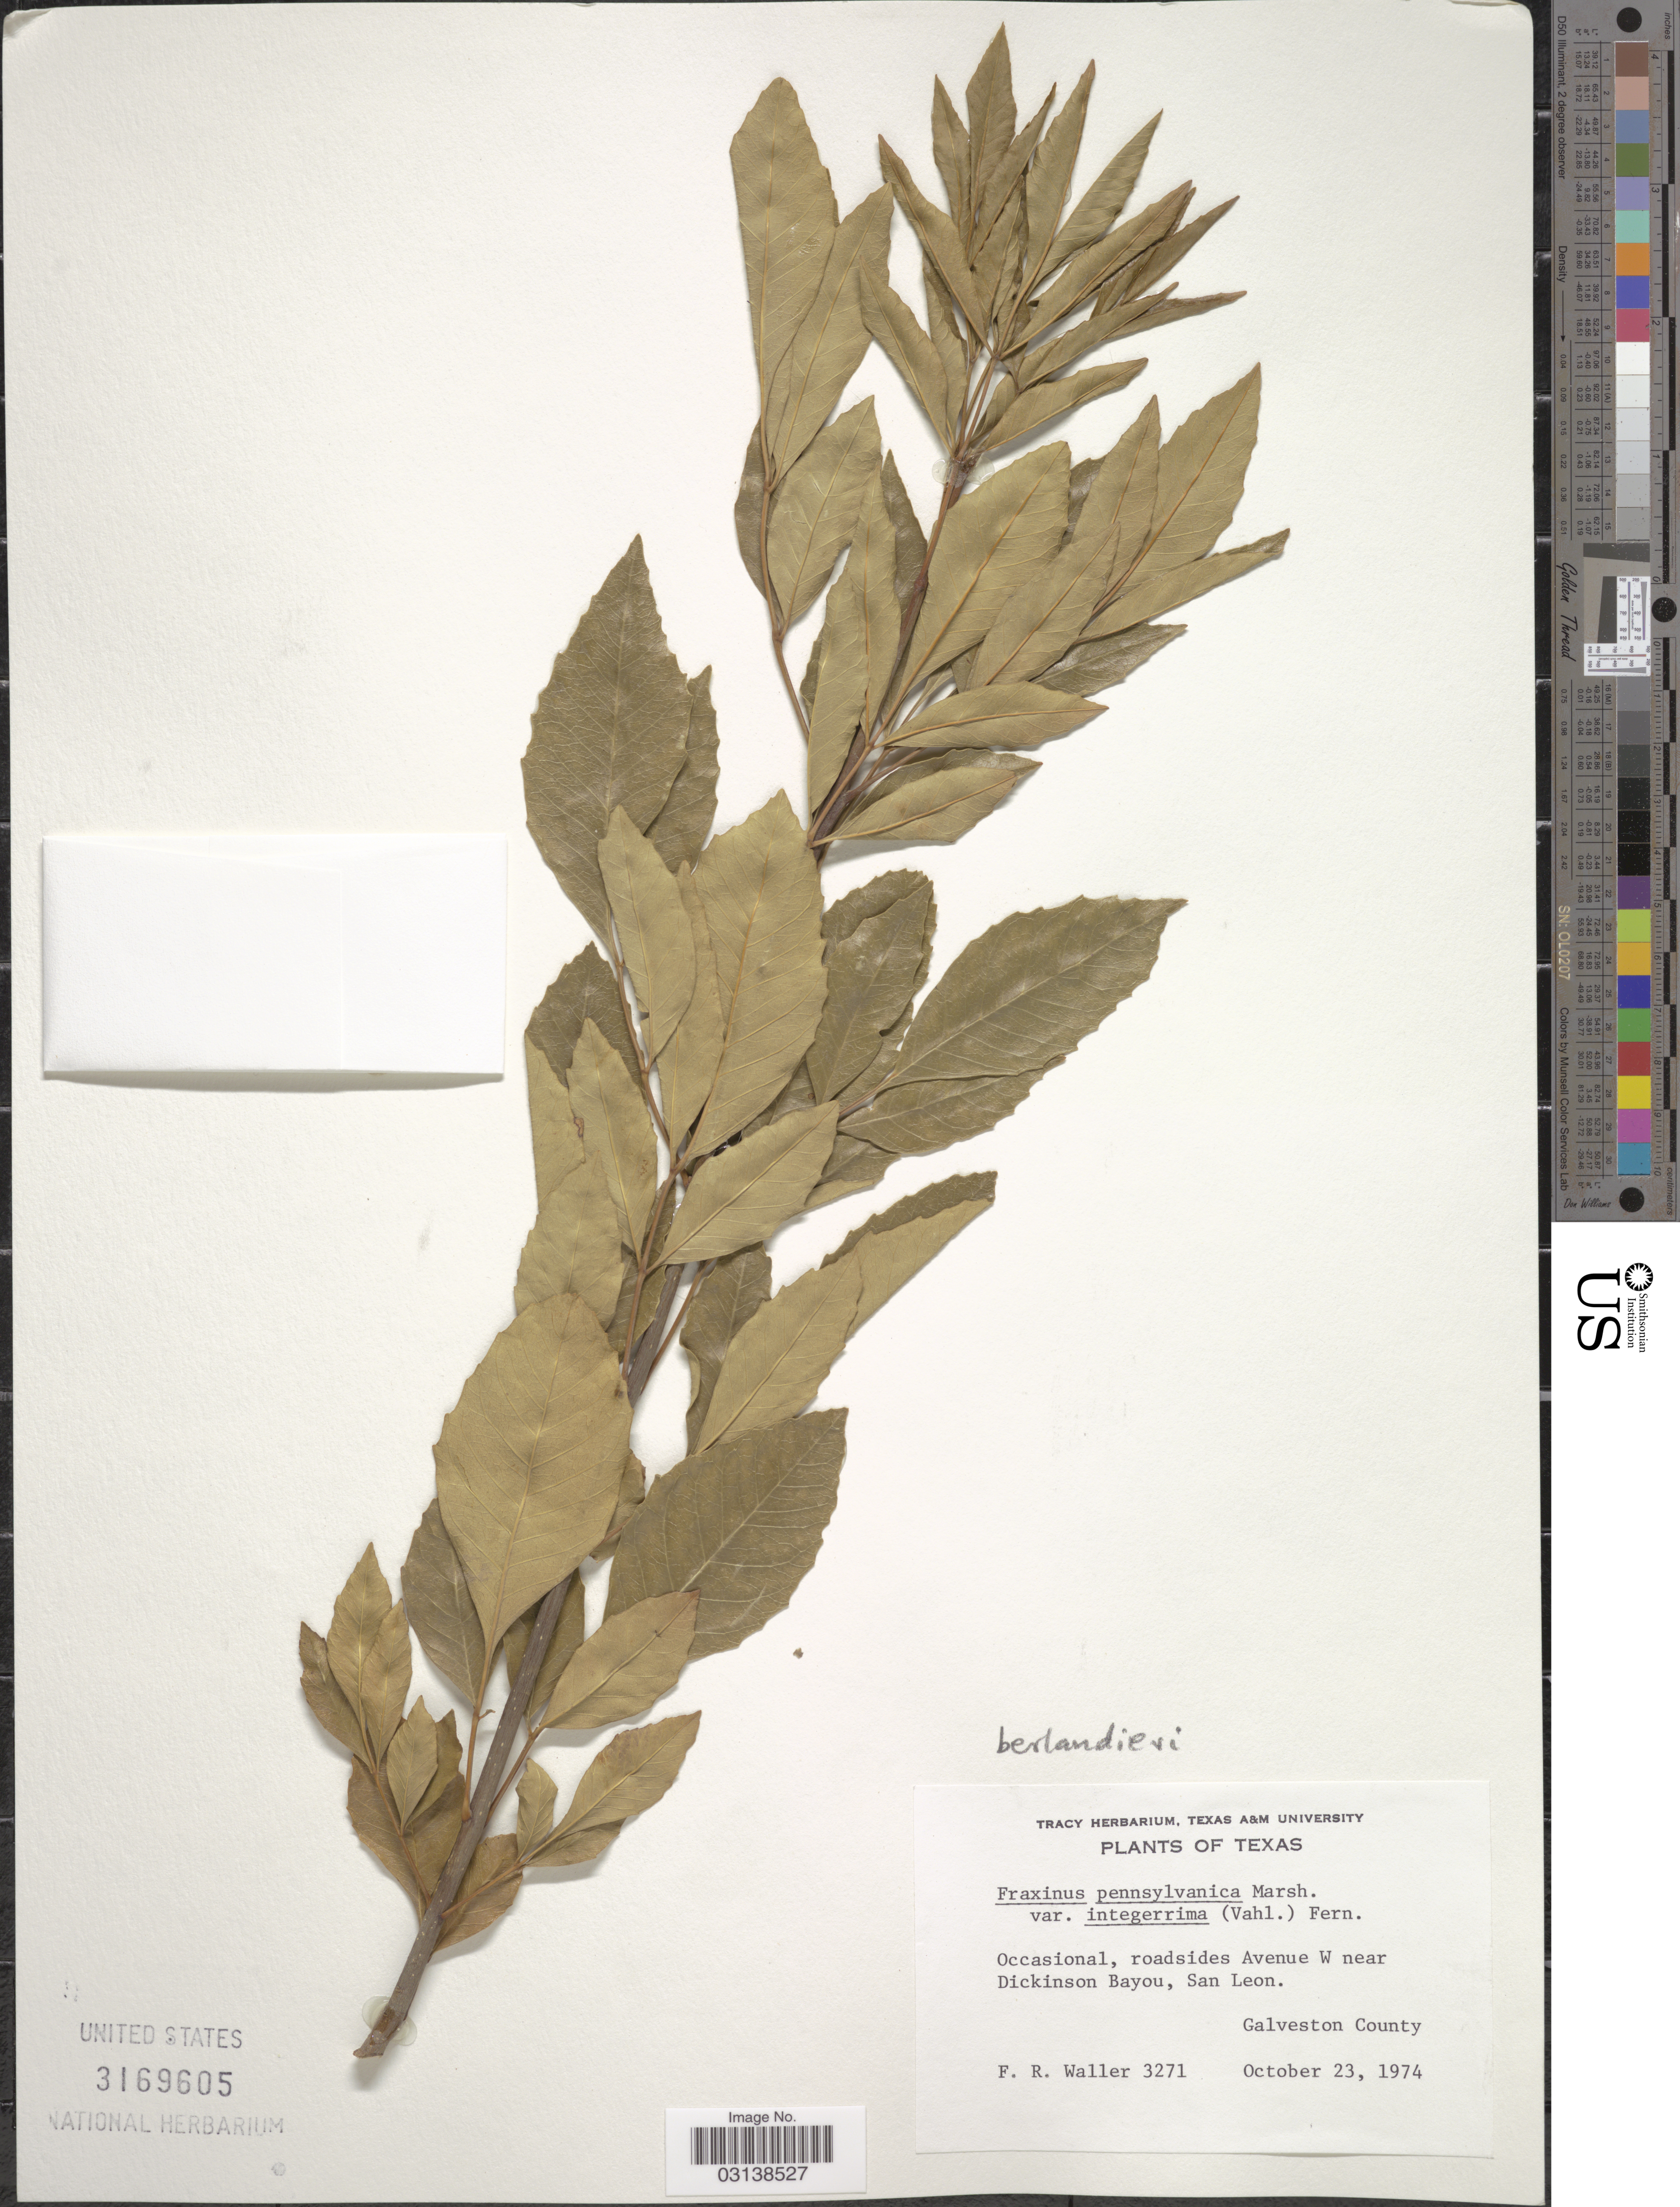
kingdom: Plantae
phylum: Tracheophyta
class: Magnoliopsida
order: Lamiales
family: Oleaceae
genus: Fraxinus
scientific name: Fraxinus berlandieriana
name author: A. DC.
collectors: F. R. Waller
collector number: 3271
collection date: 1974-10-23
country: United States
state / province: Texas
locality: Occasional, roadsides Avenue W near Dickinson Bayou, San Leon. Galveston County.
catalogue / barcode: US 3169605